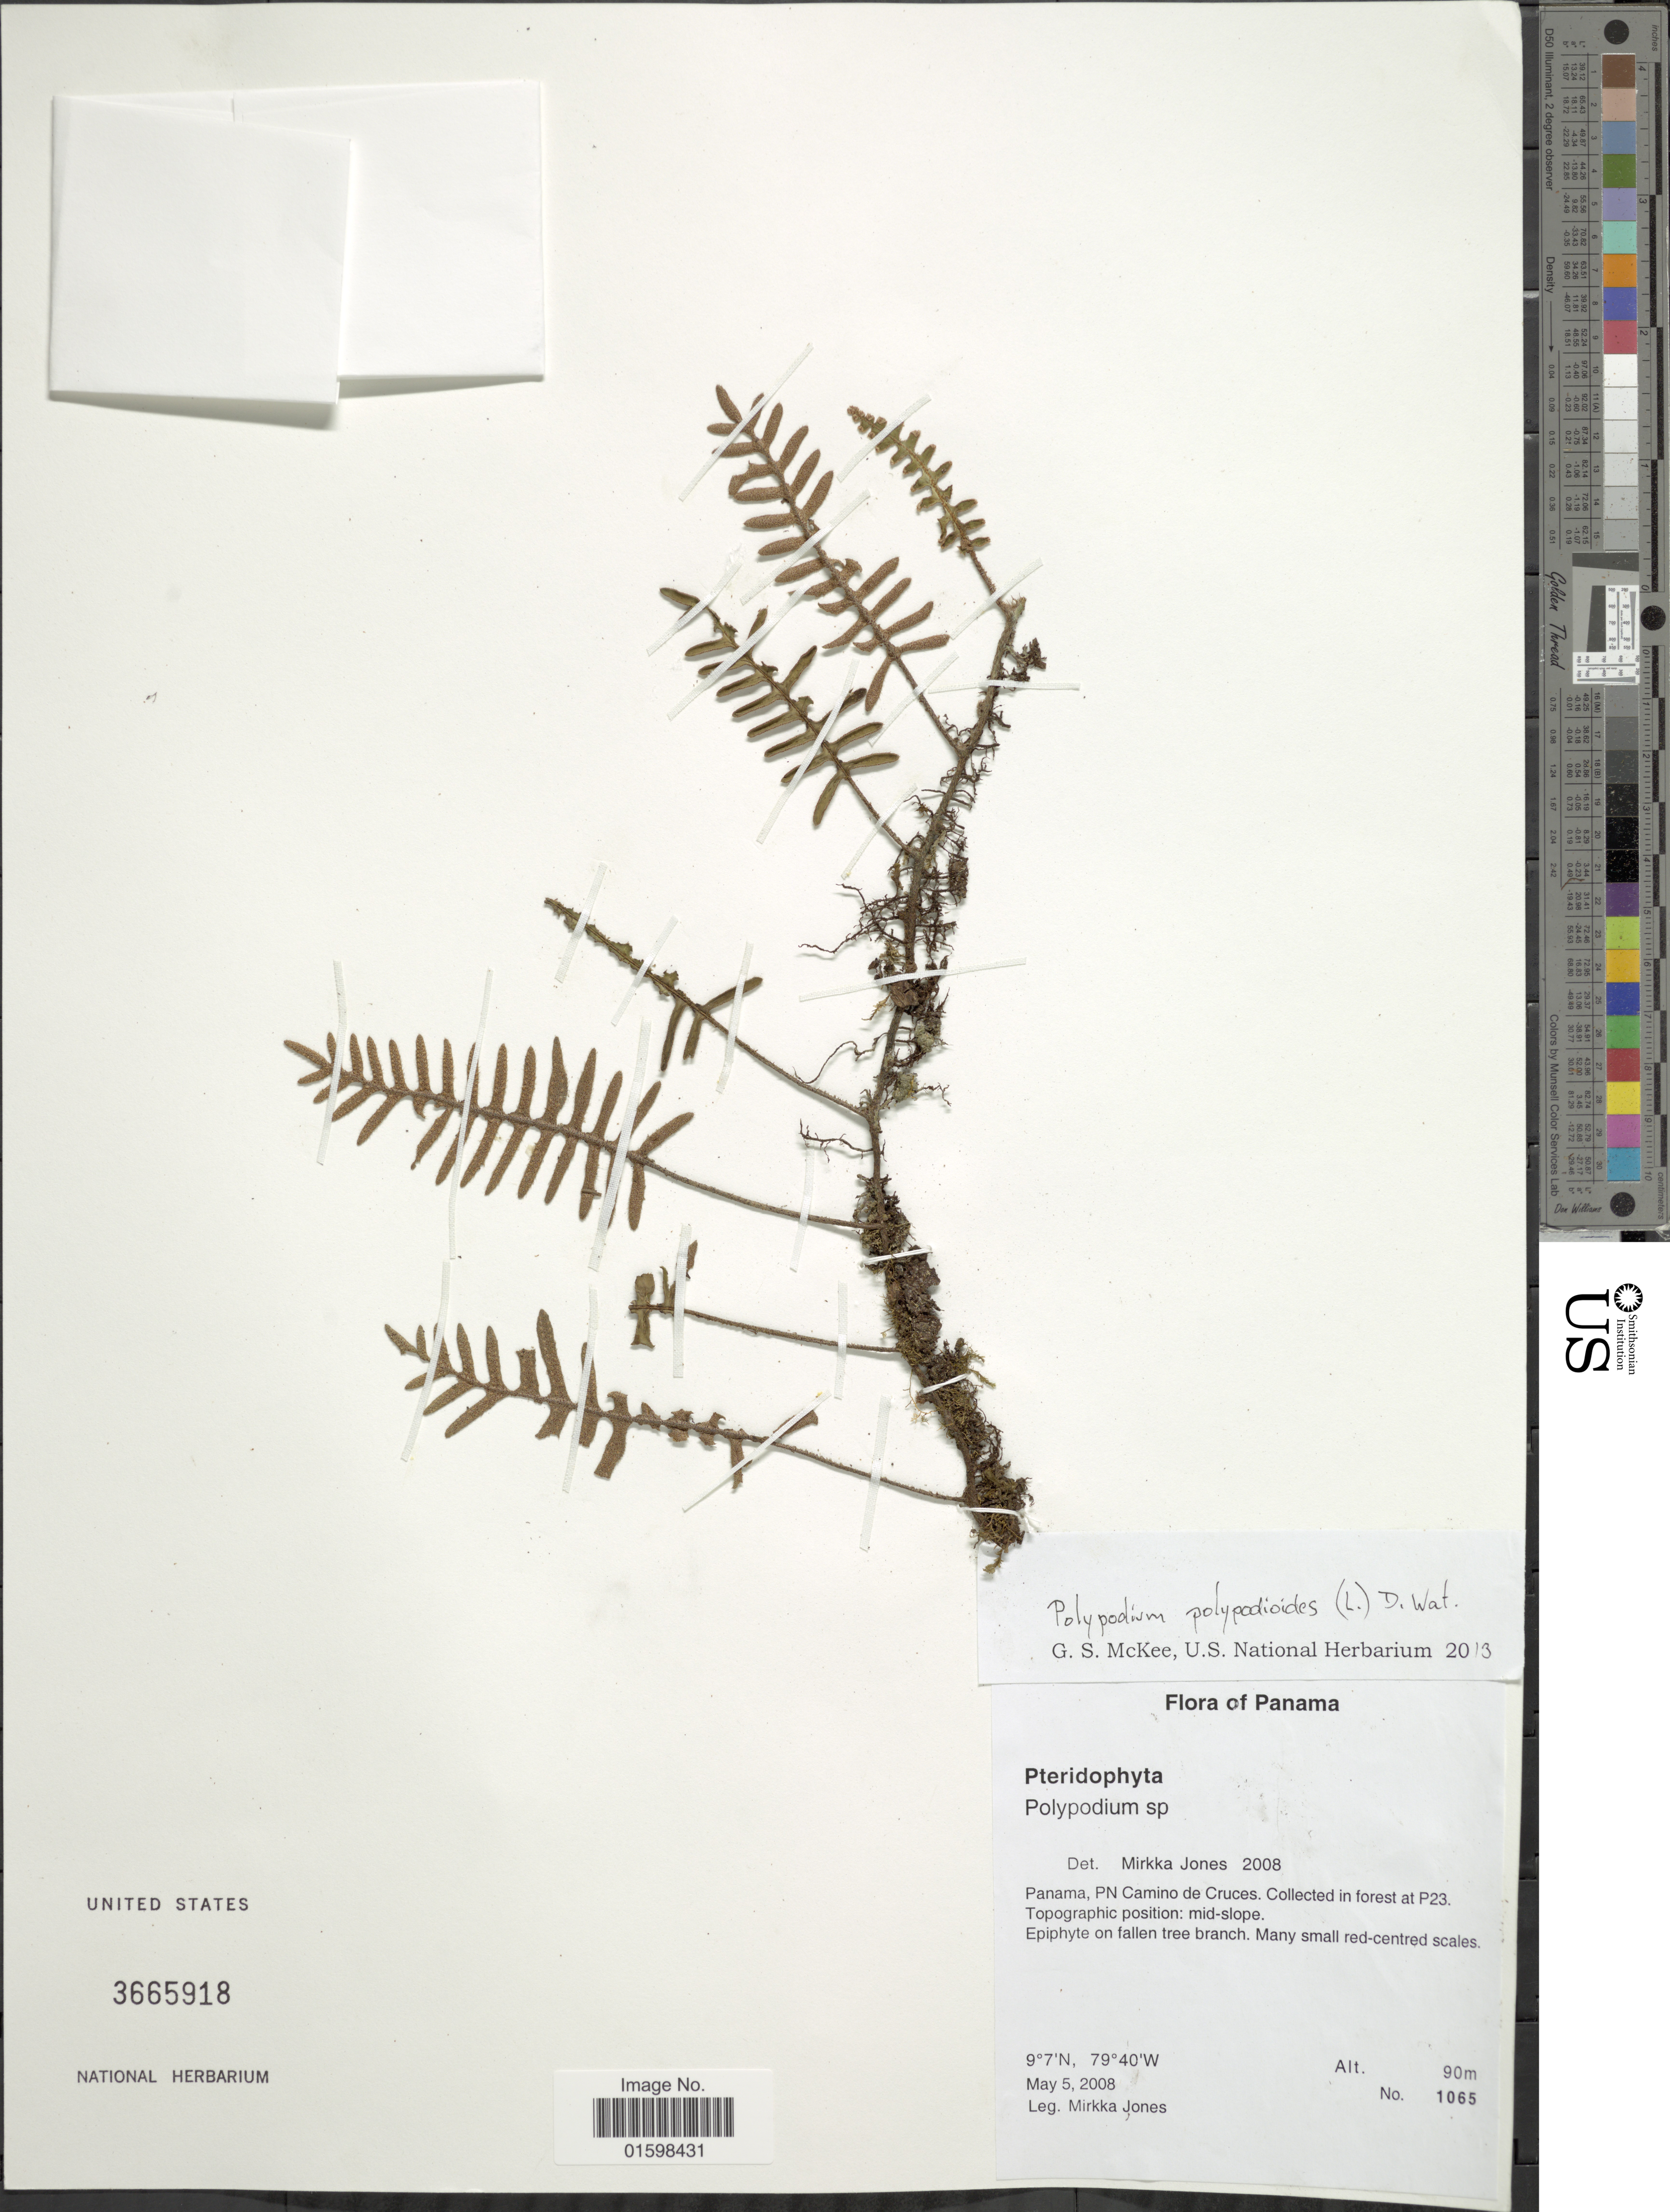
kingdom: Plantae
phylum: Tracheophyta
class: Polypodiopsida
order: Polypodiales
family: Polypodiaceae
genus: Pleopeltis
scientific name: Pleopeltis polypodioides var. acicularis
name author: (Weath.) E.G. Andrews & Windham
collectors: M. Jones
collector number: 1065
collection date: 2008-05-05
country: Panama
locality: Panama. PN Camino de Cruces. Collected in forest at P23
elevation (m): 90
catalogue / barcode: US 3665918